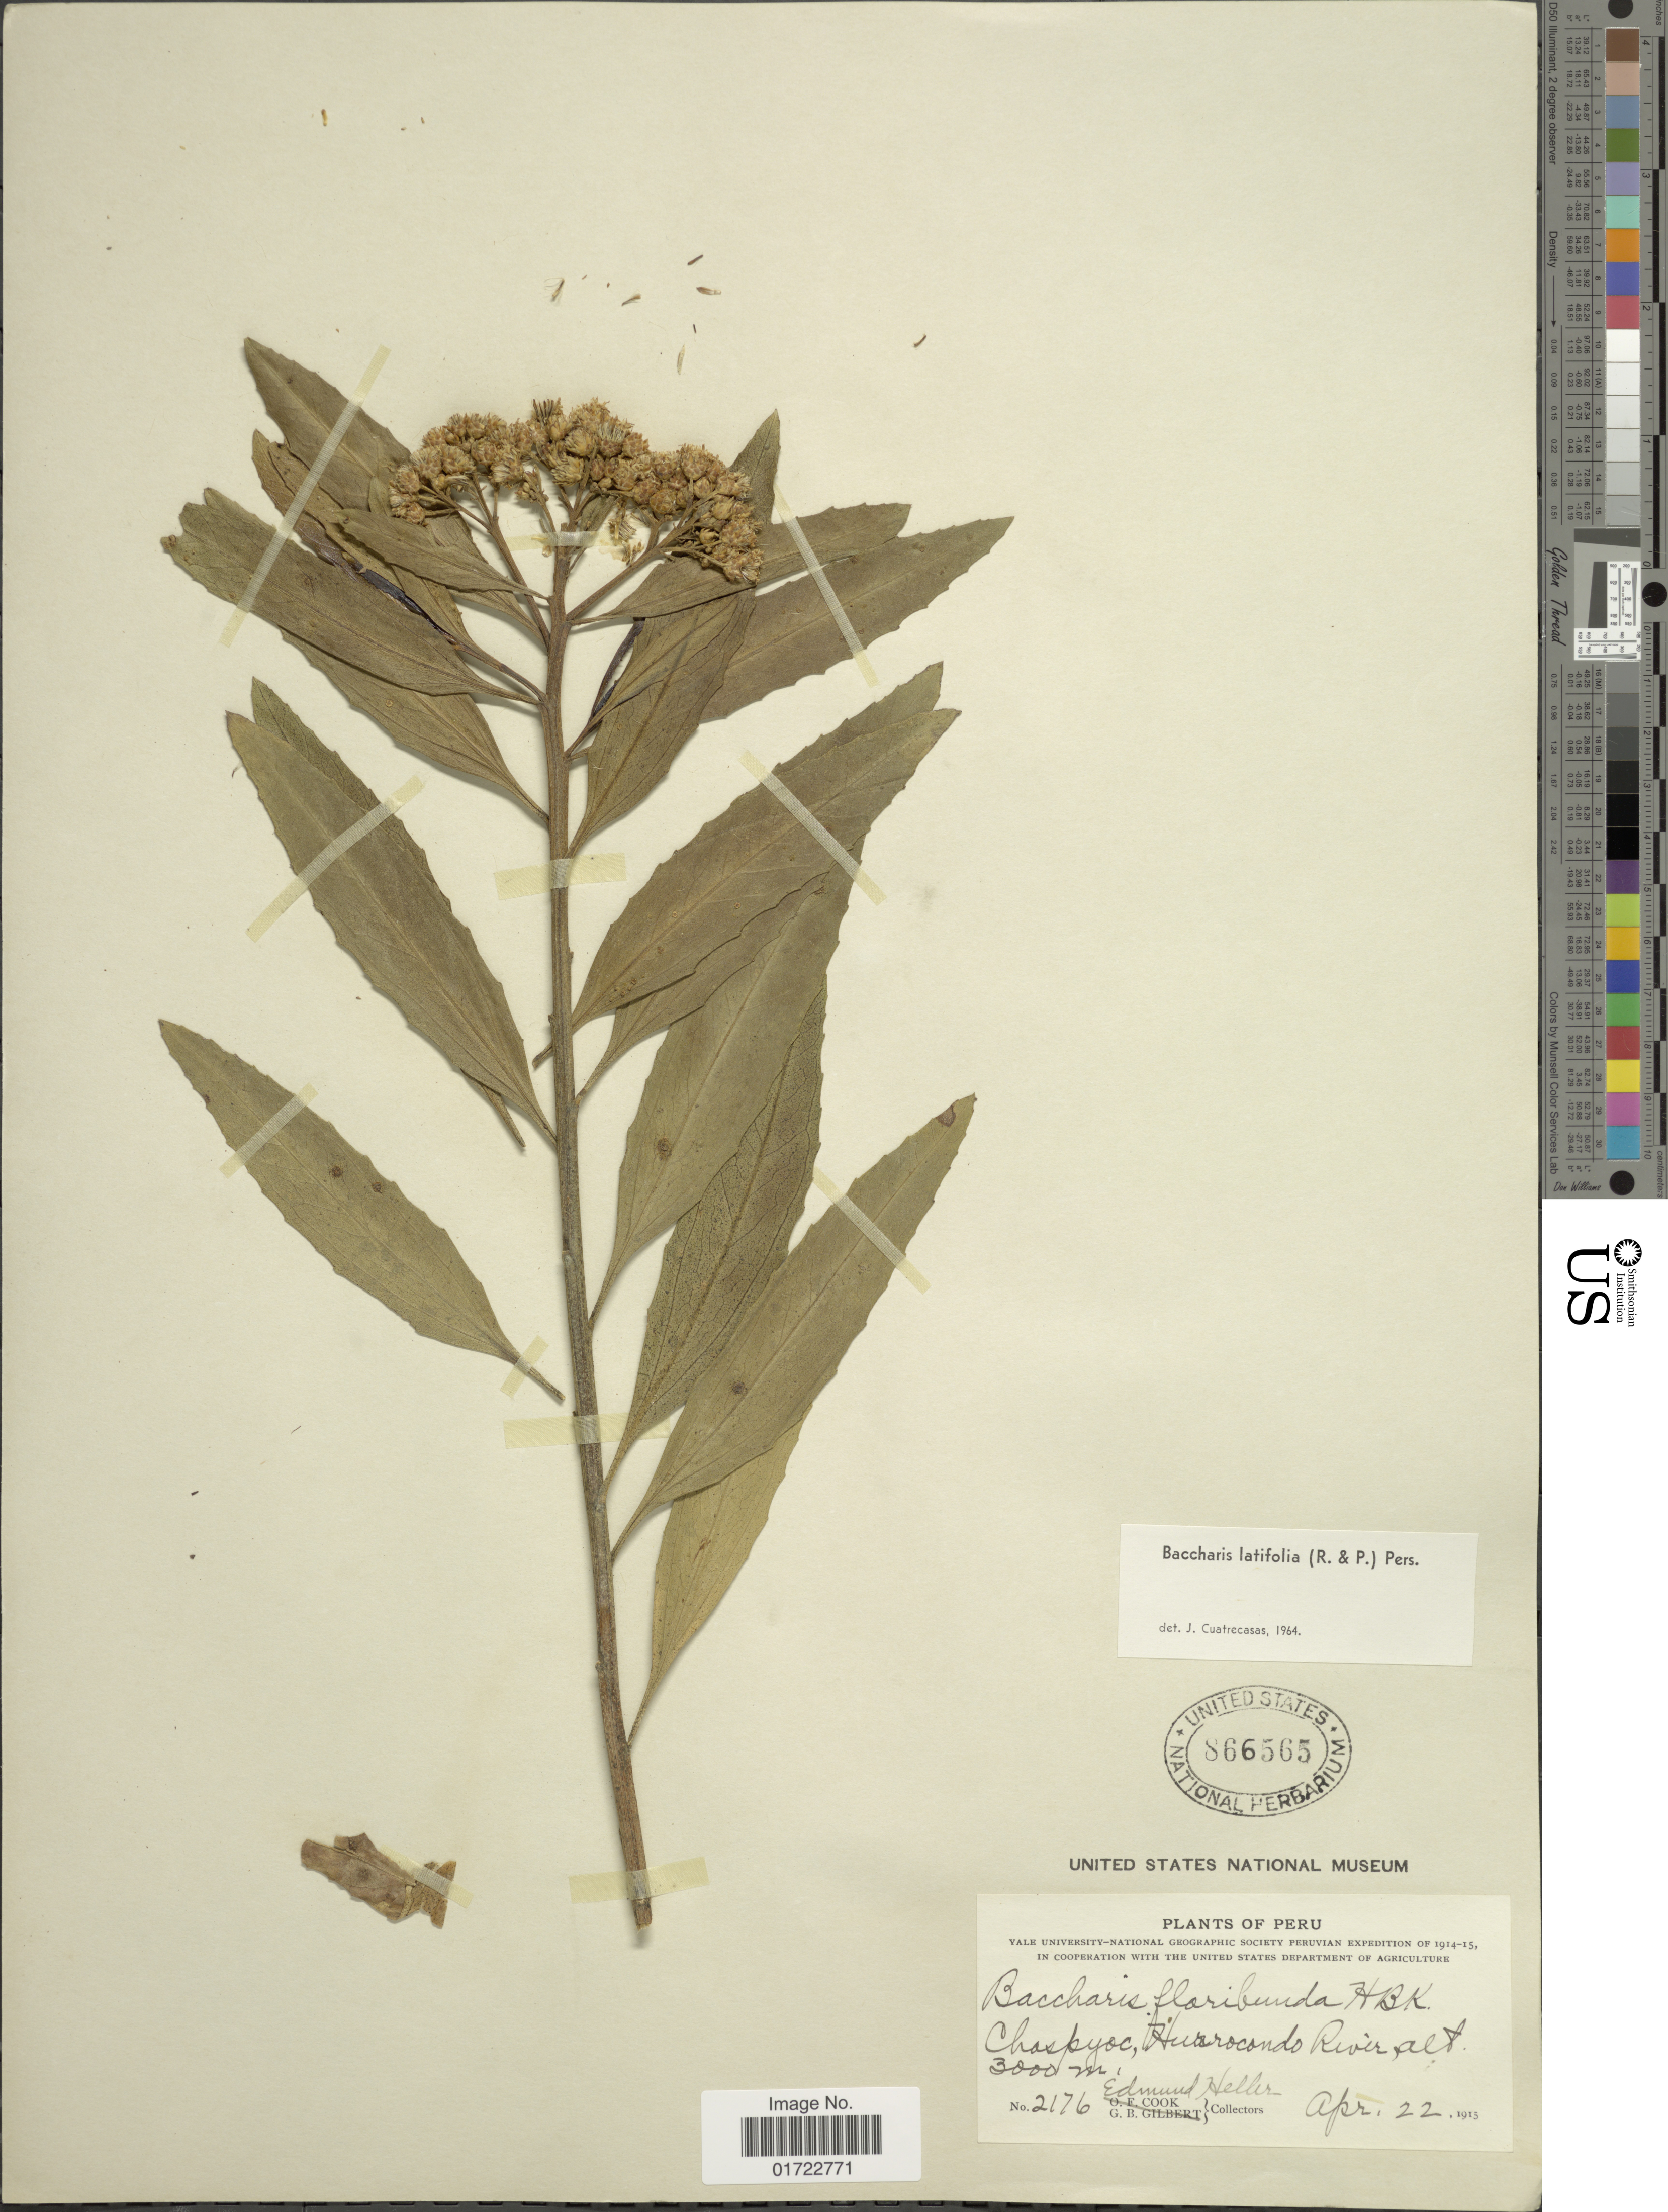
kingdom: Plantae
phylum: Tracheophyta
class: Magnoliopsida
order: Asterales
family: Asteraceae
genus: Baccharis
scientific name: Baccharis latifolia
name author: (Ruiz & Pav.) Pers.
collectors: E. Heller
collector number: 2176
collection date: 1913-04-22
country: Peru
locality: Chaspyoc, Huarocondo River.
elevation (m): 3000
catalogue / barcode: US 866565